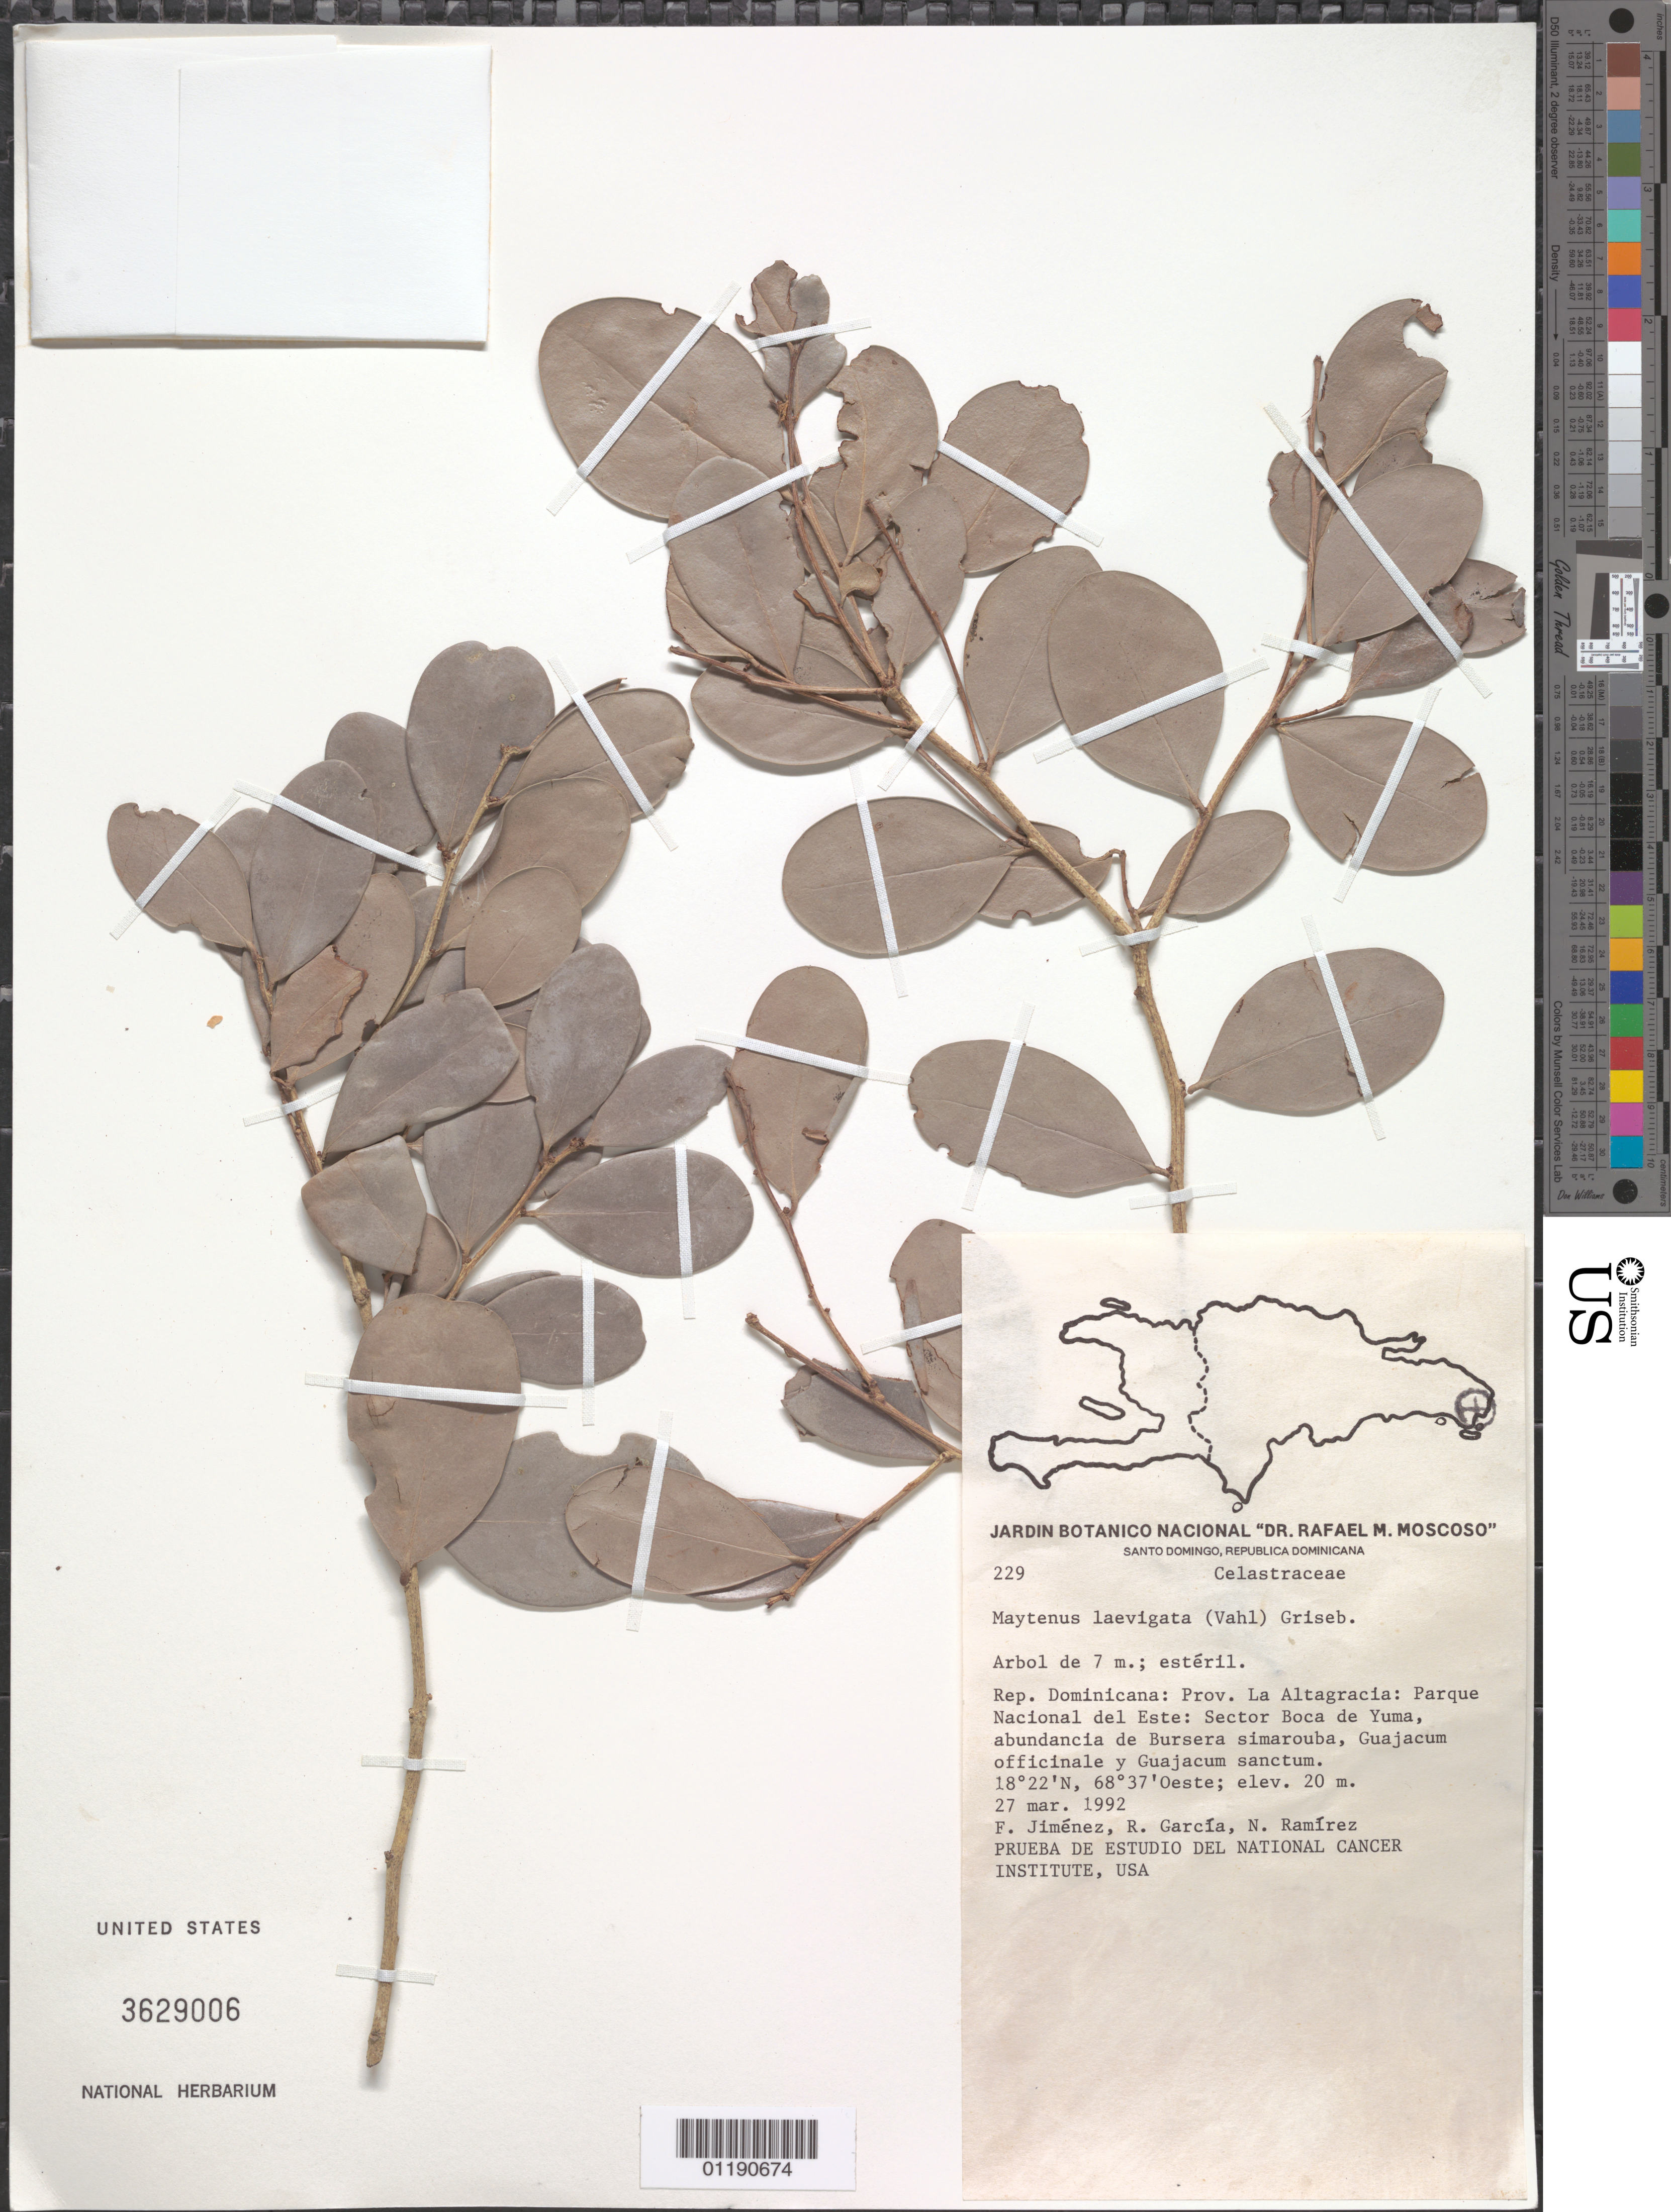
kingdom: Plantae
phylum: Tracheophyta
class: Magnoliopsida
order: Celastrales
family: Celastraceae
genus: Maytenus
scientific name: Maytenus laevigatus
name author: (Vahl) Griseb. ex Eggers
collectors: F. Jiménez, R. G. García & N. Ramírez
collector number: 229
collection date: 1992-03-27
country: Dominican Republic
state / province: La Altagracia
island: Hispaniola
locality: National Park del Este: Sector Boca de Yuma.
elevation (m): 20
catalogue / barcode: US 3629006